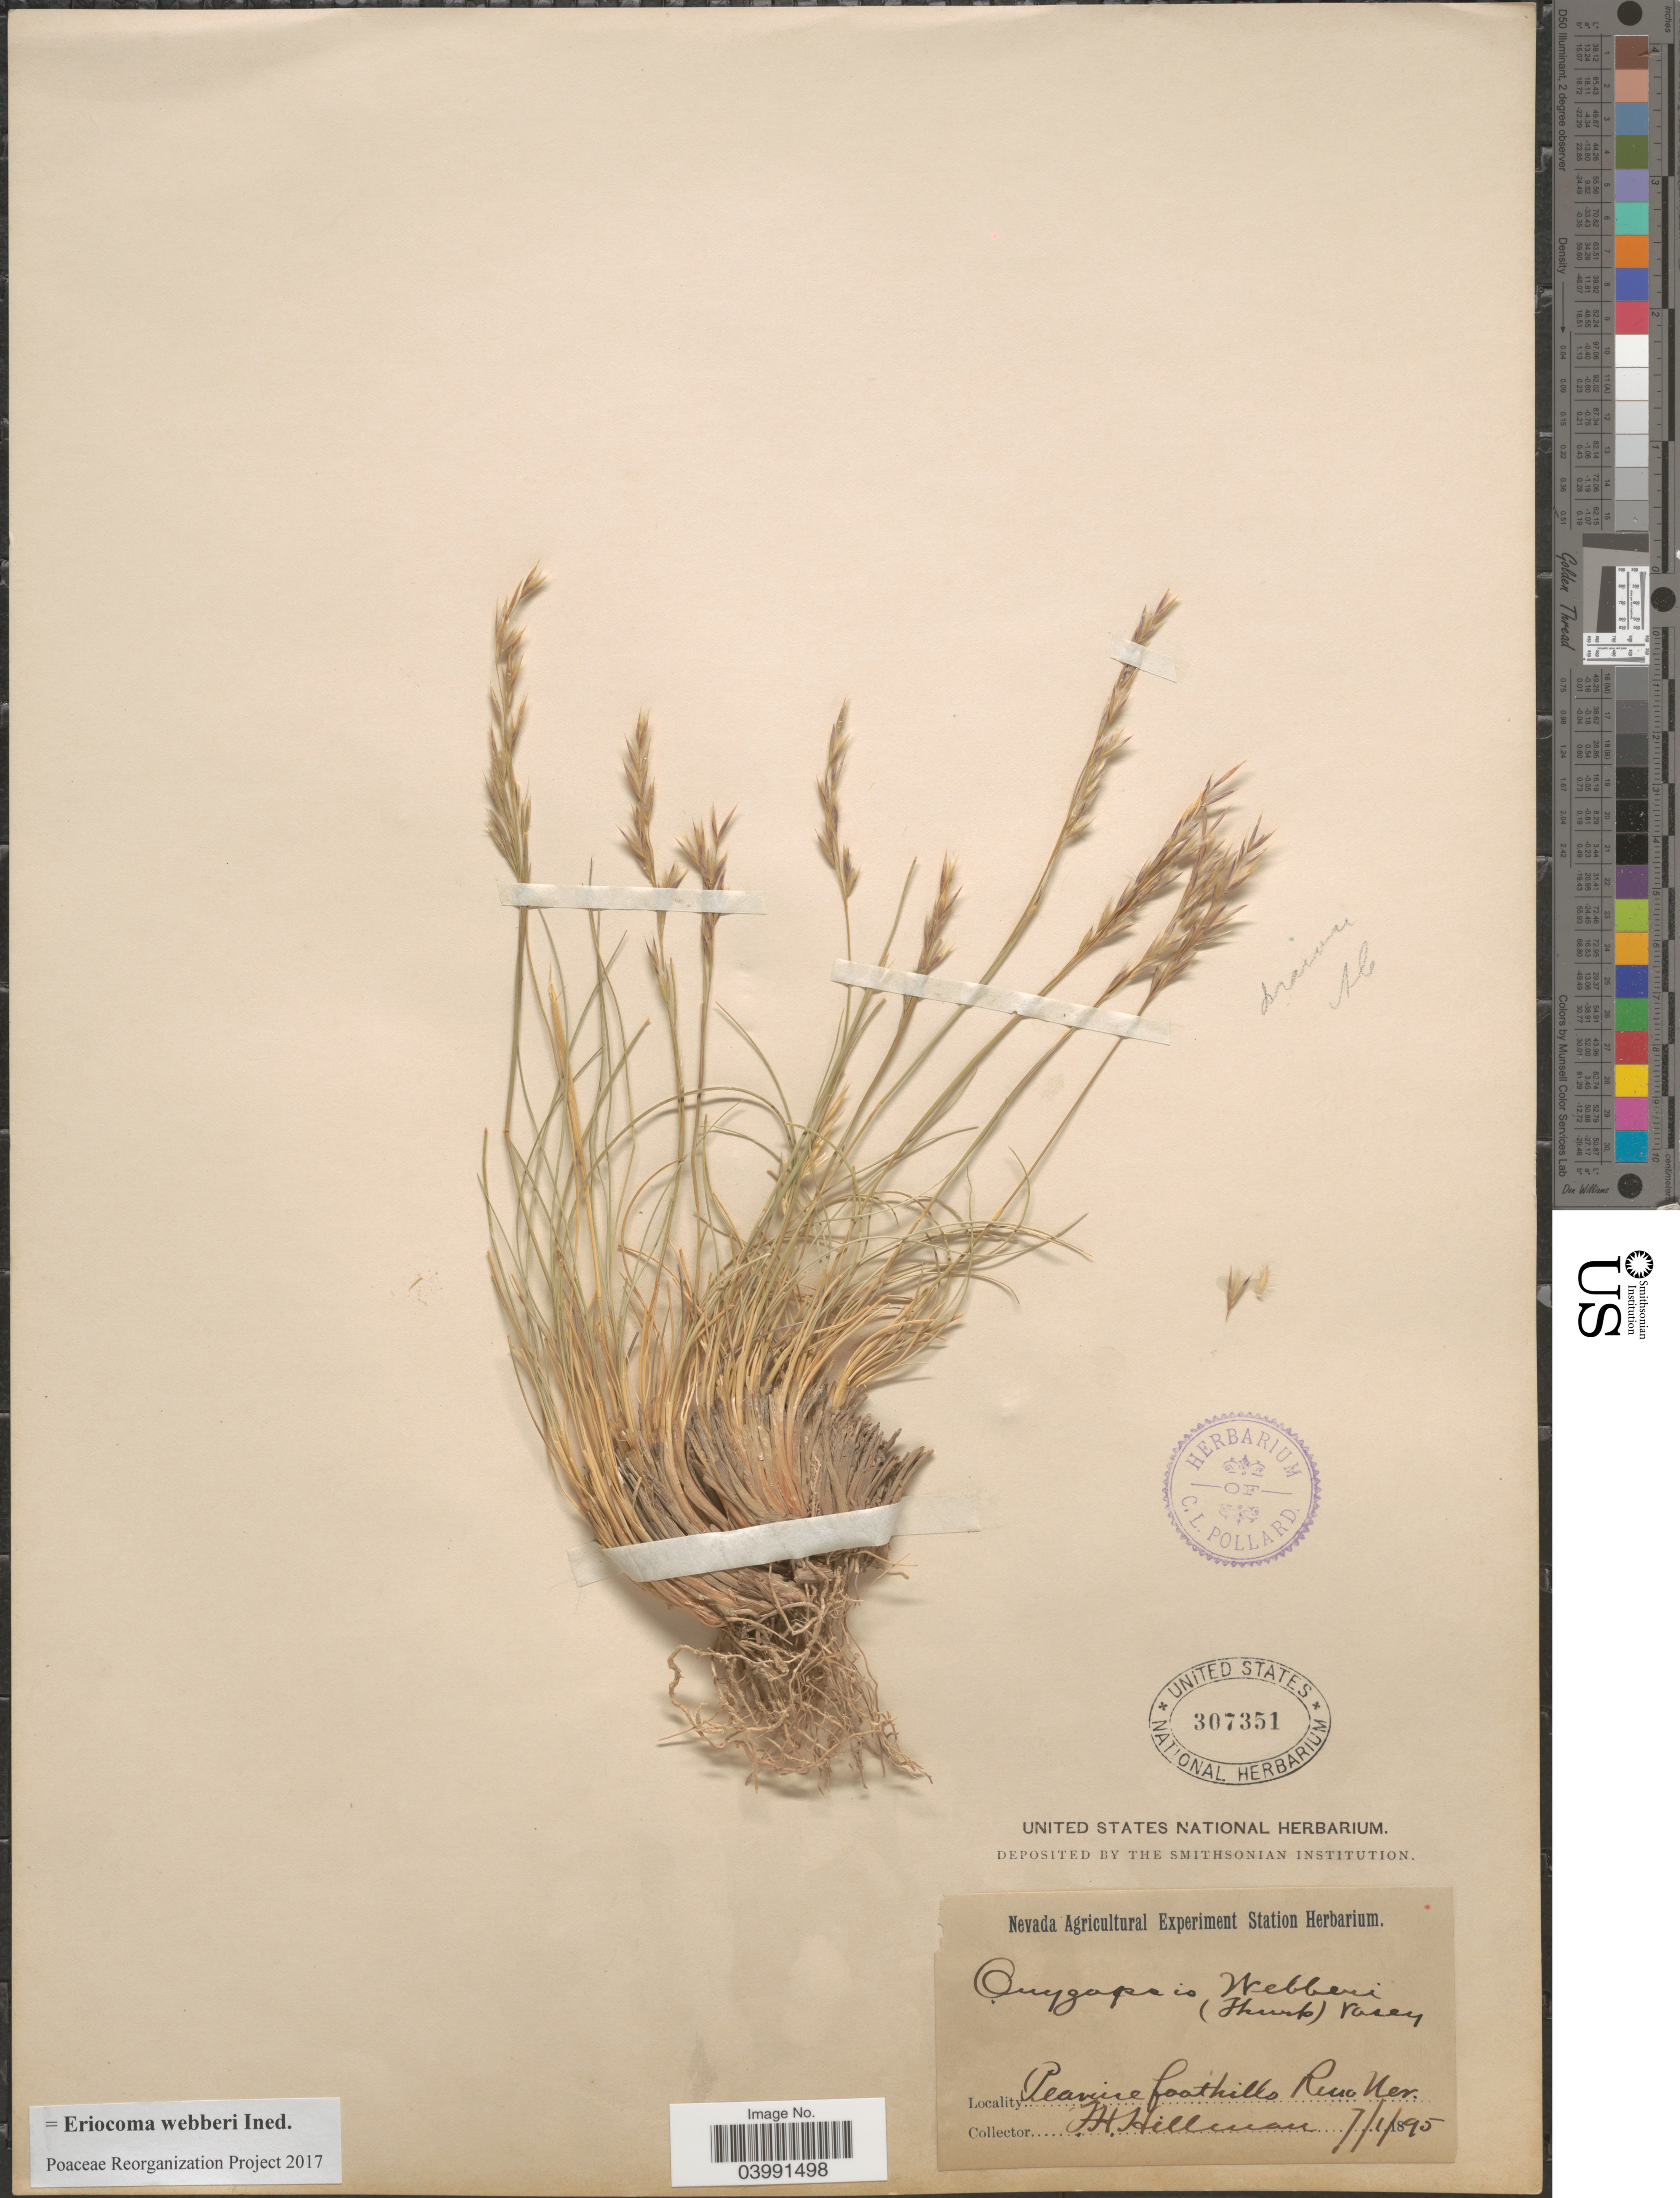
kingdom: Plantae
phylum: Tracheophyta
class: Liliopsida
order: Poales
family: Poaceae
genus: Eriocoma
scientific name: Eriocoma webberi ined.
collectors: F. Hillman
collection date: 1895-07-01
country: United States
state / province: Nevada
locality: Peavine foothills, Reno.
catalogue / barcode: US 307351